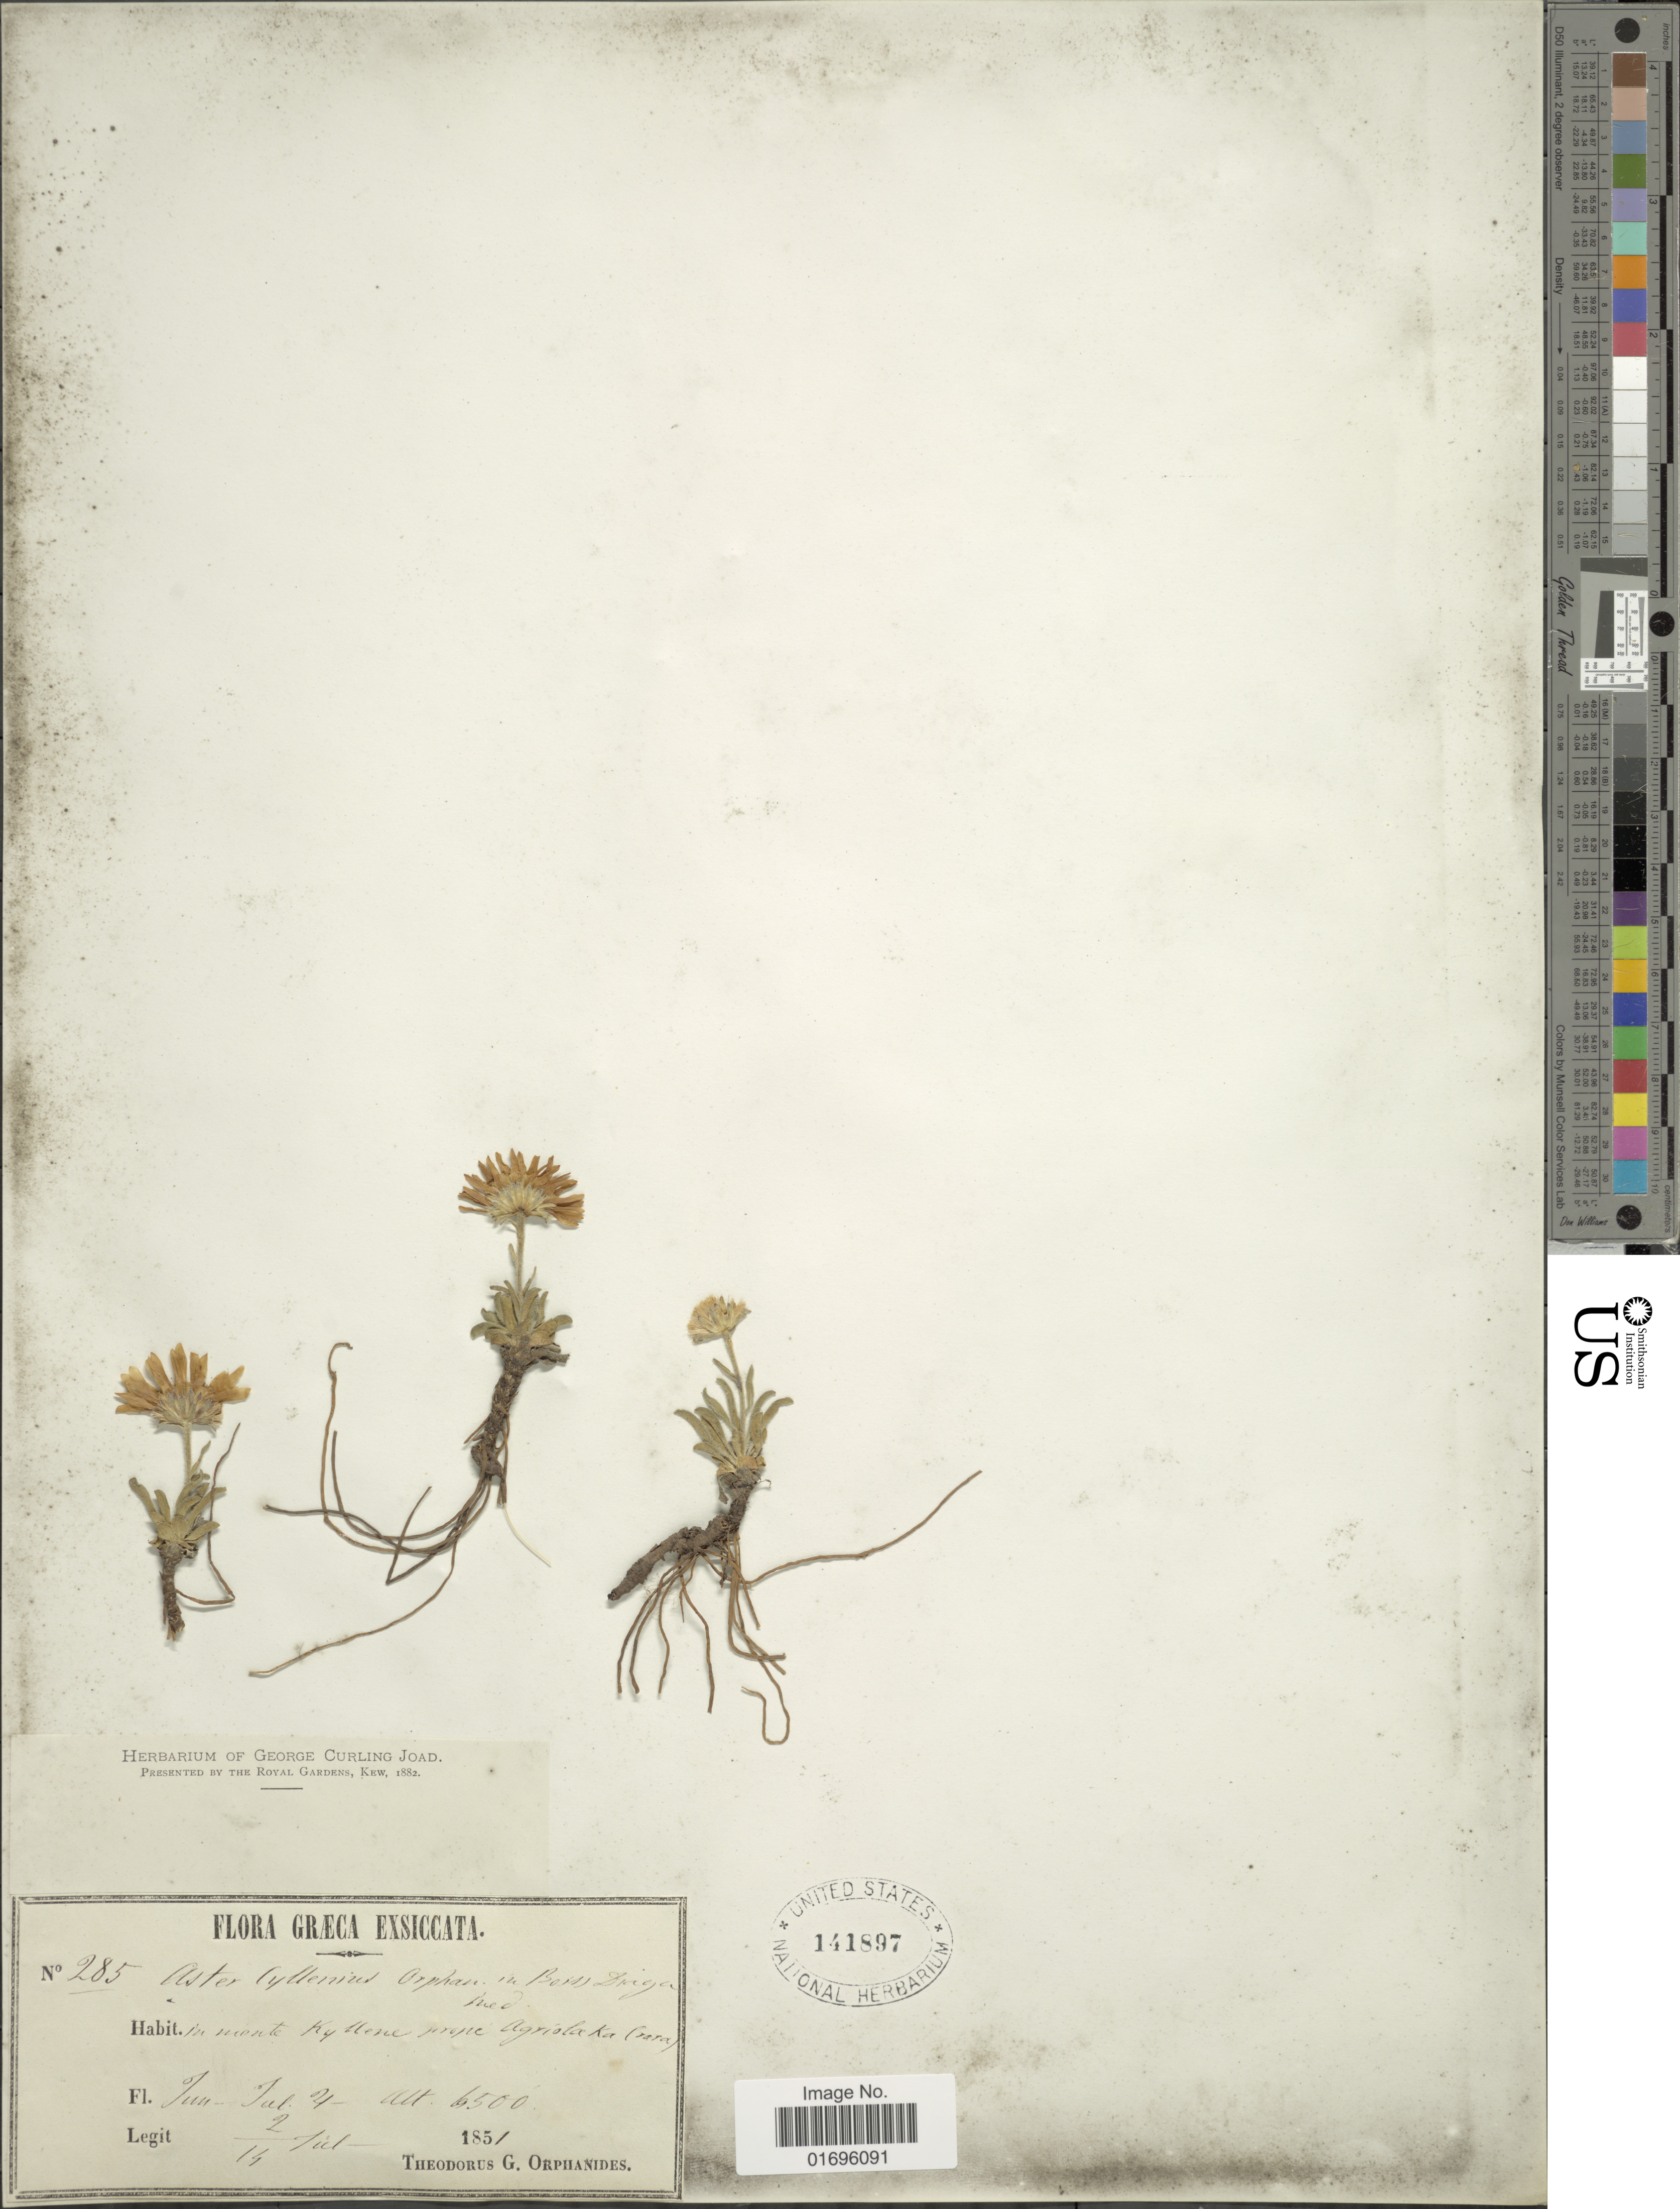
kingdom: Plantae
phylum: Tracheophyta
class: Magnoliopsida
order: Asterales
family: Asteraceae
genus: Aster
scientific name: Aster cylleneus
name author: (Boiss. & Orph.) Hayek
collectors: T. G. Orphanides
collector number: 285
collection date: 1851-07-02/1851-07-14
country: Greece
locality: In monte Kyllene prope Agriola Ka.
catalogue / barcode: US 141897